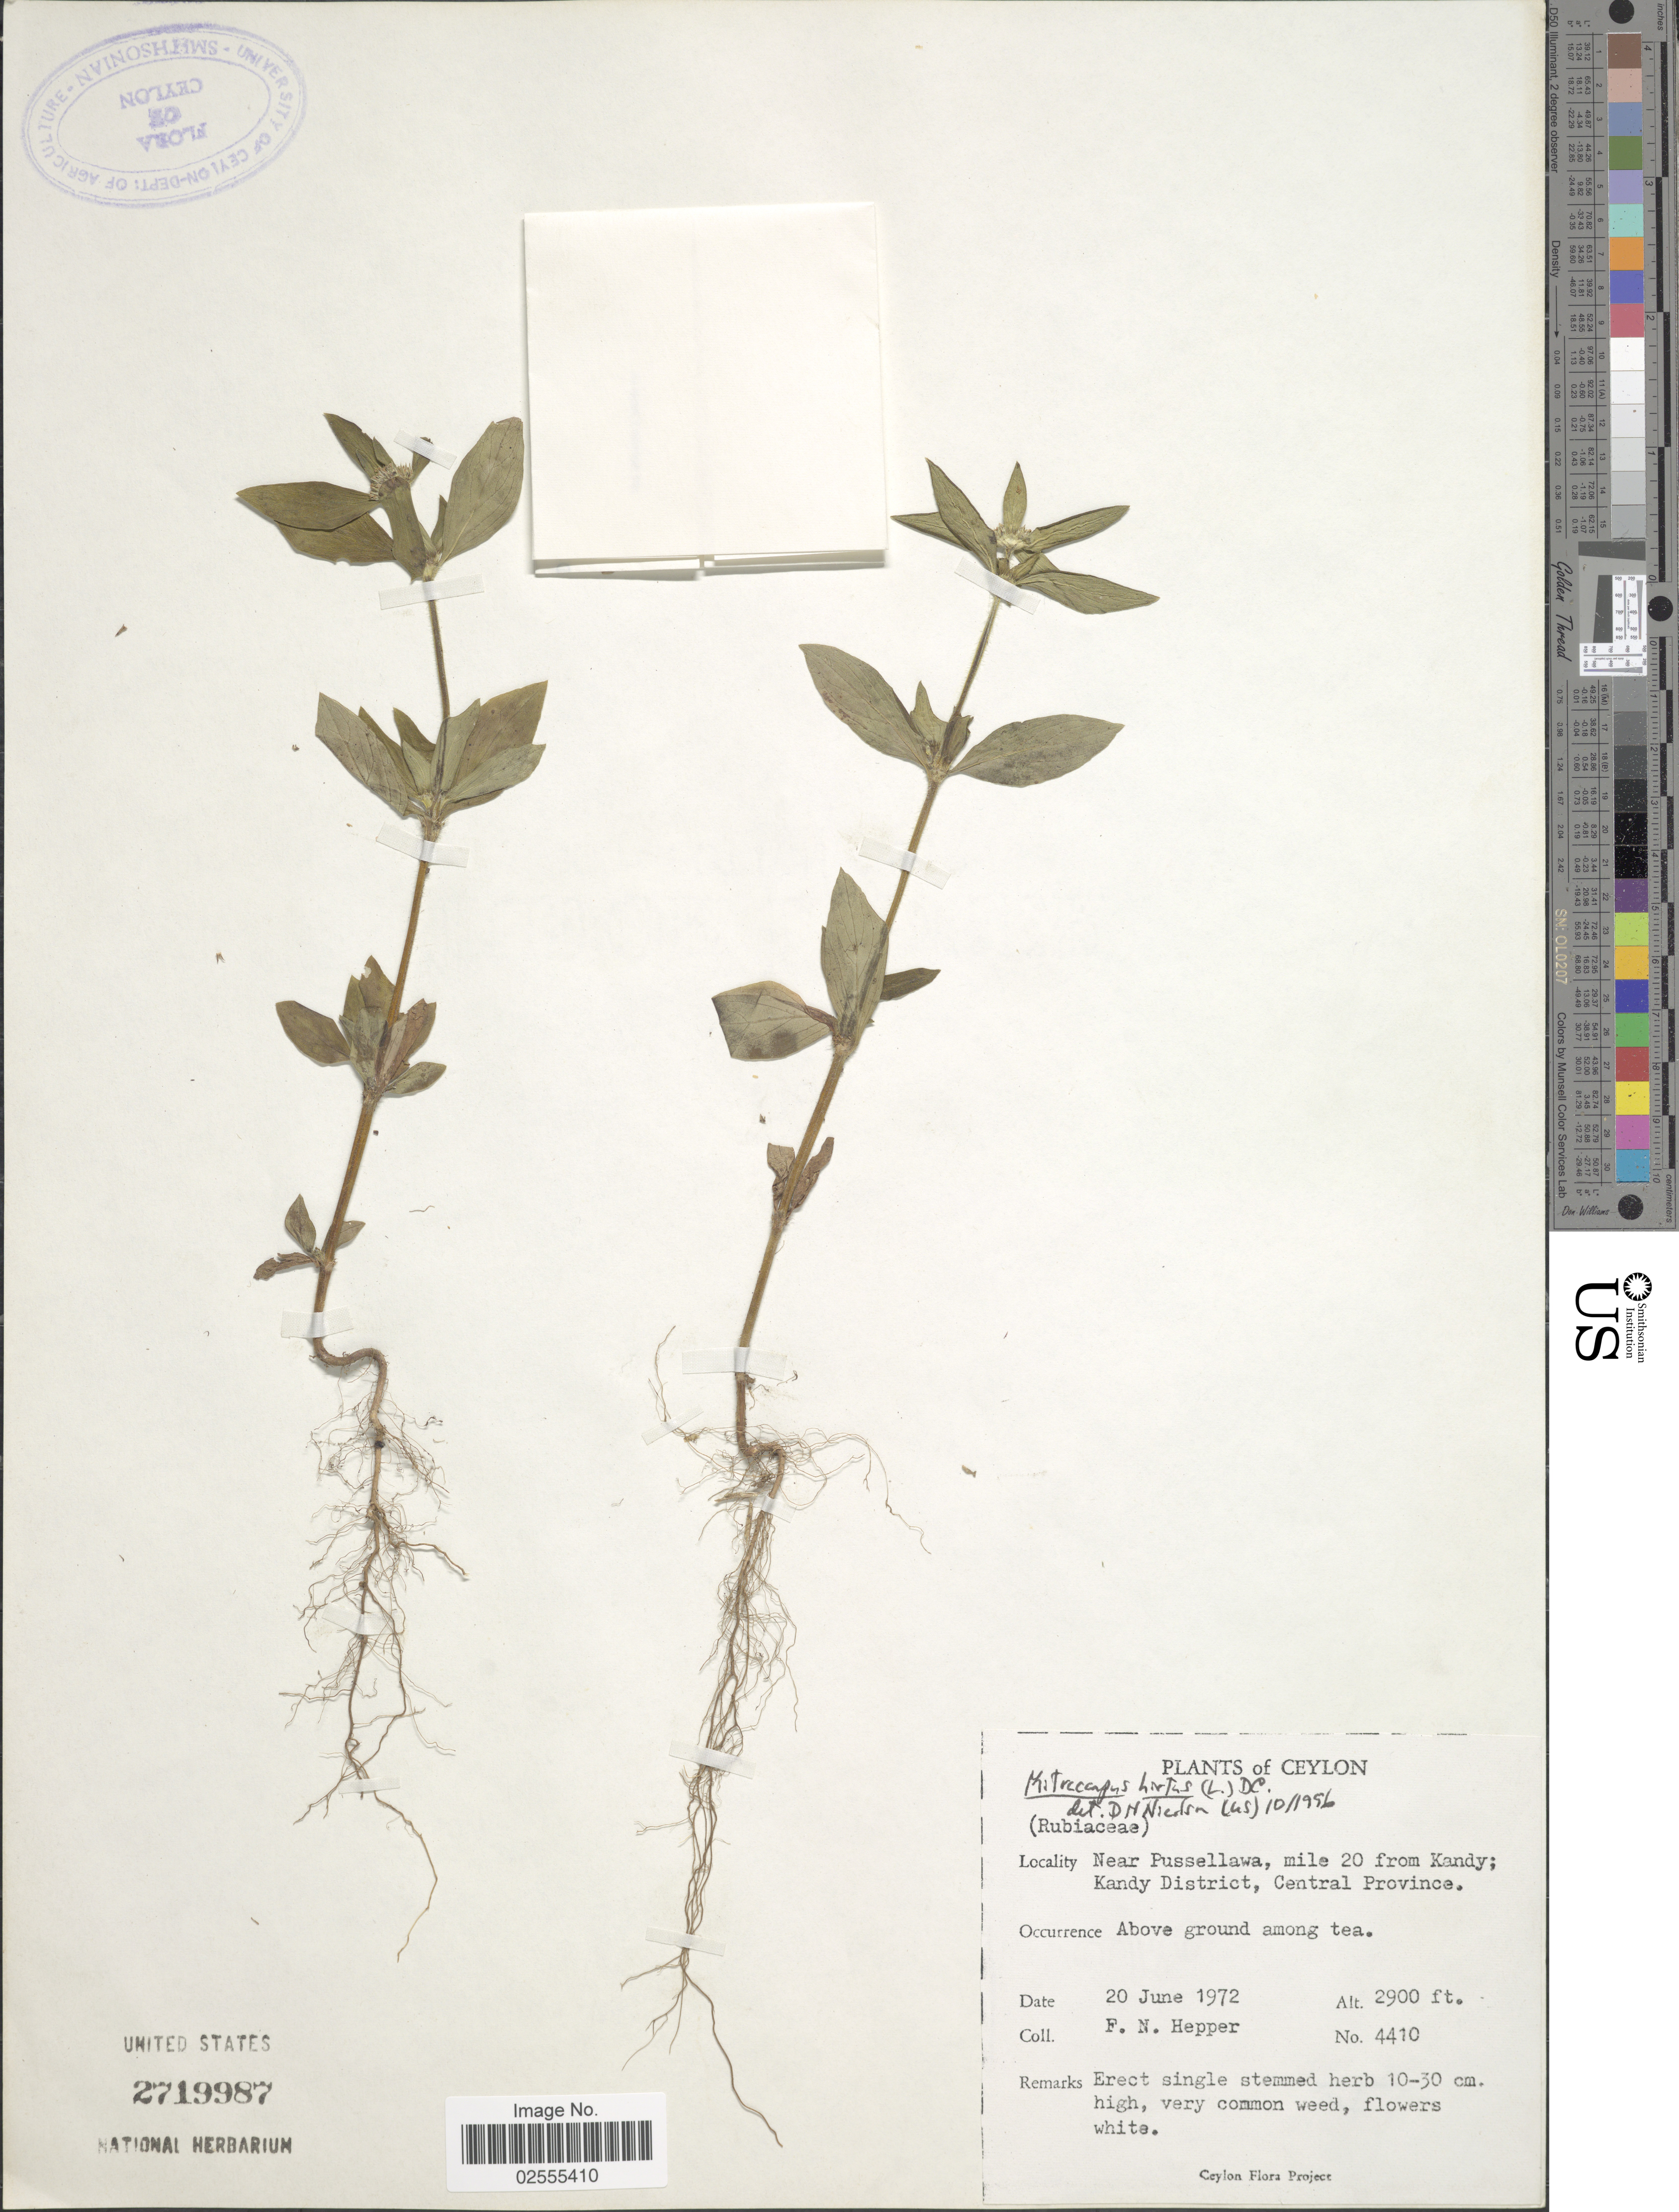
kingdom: Plantae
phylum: Tracheophyta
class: Magnoliopsida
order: Gentianales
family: Rubiaceae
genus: Mitracarpus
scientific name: Mitracarpus hirtus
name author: (L.) DC.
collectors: F. Hepper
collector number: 4410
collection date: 1972-06-20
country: Sri Lanka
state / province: Central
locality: Ceylon, Near Pussellawa, mile 20 from Kandy; Kandy District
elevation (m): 884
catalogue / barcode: US 2719987